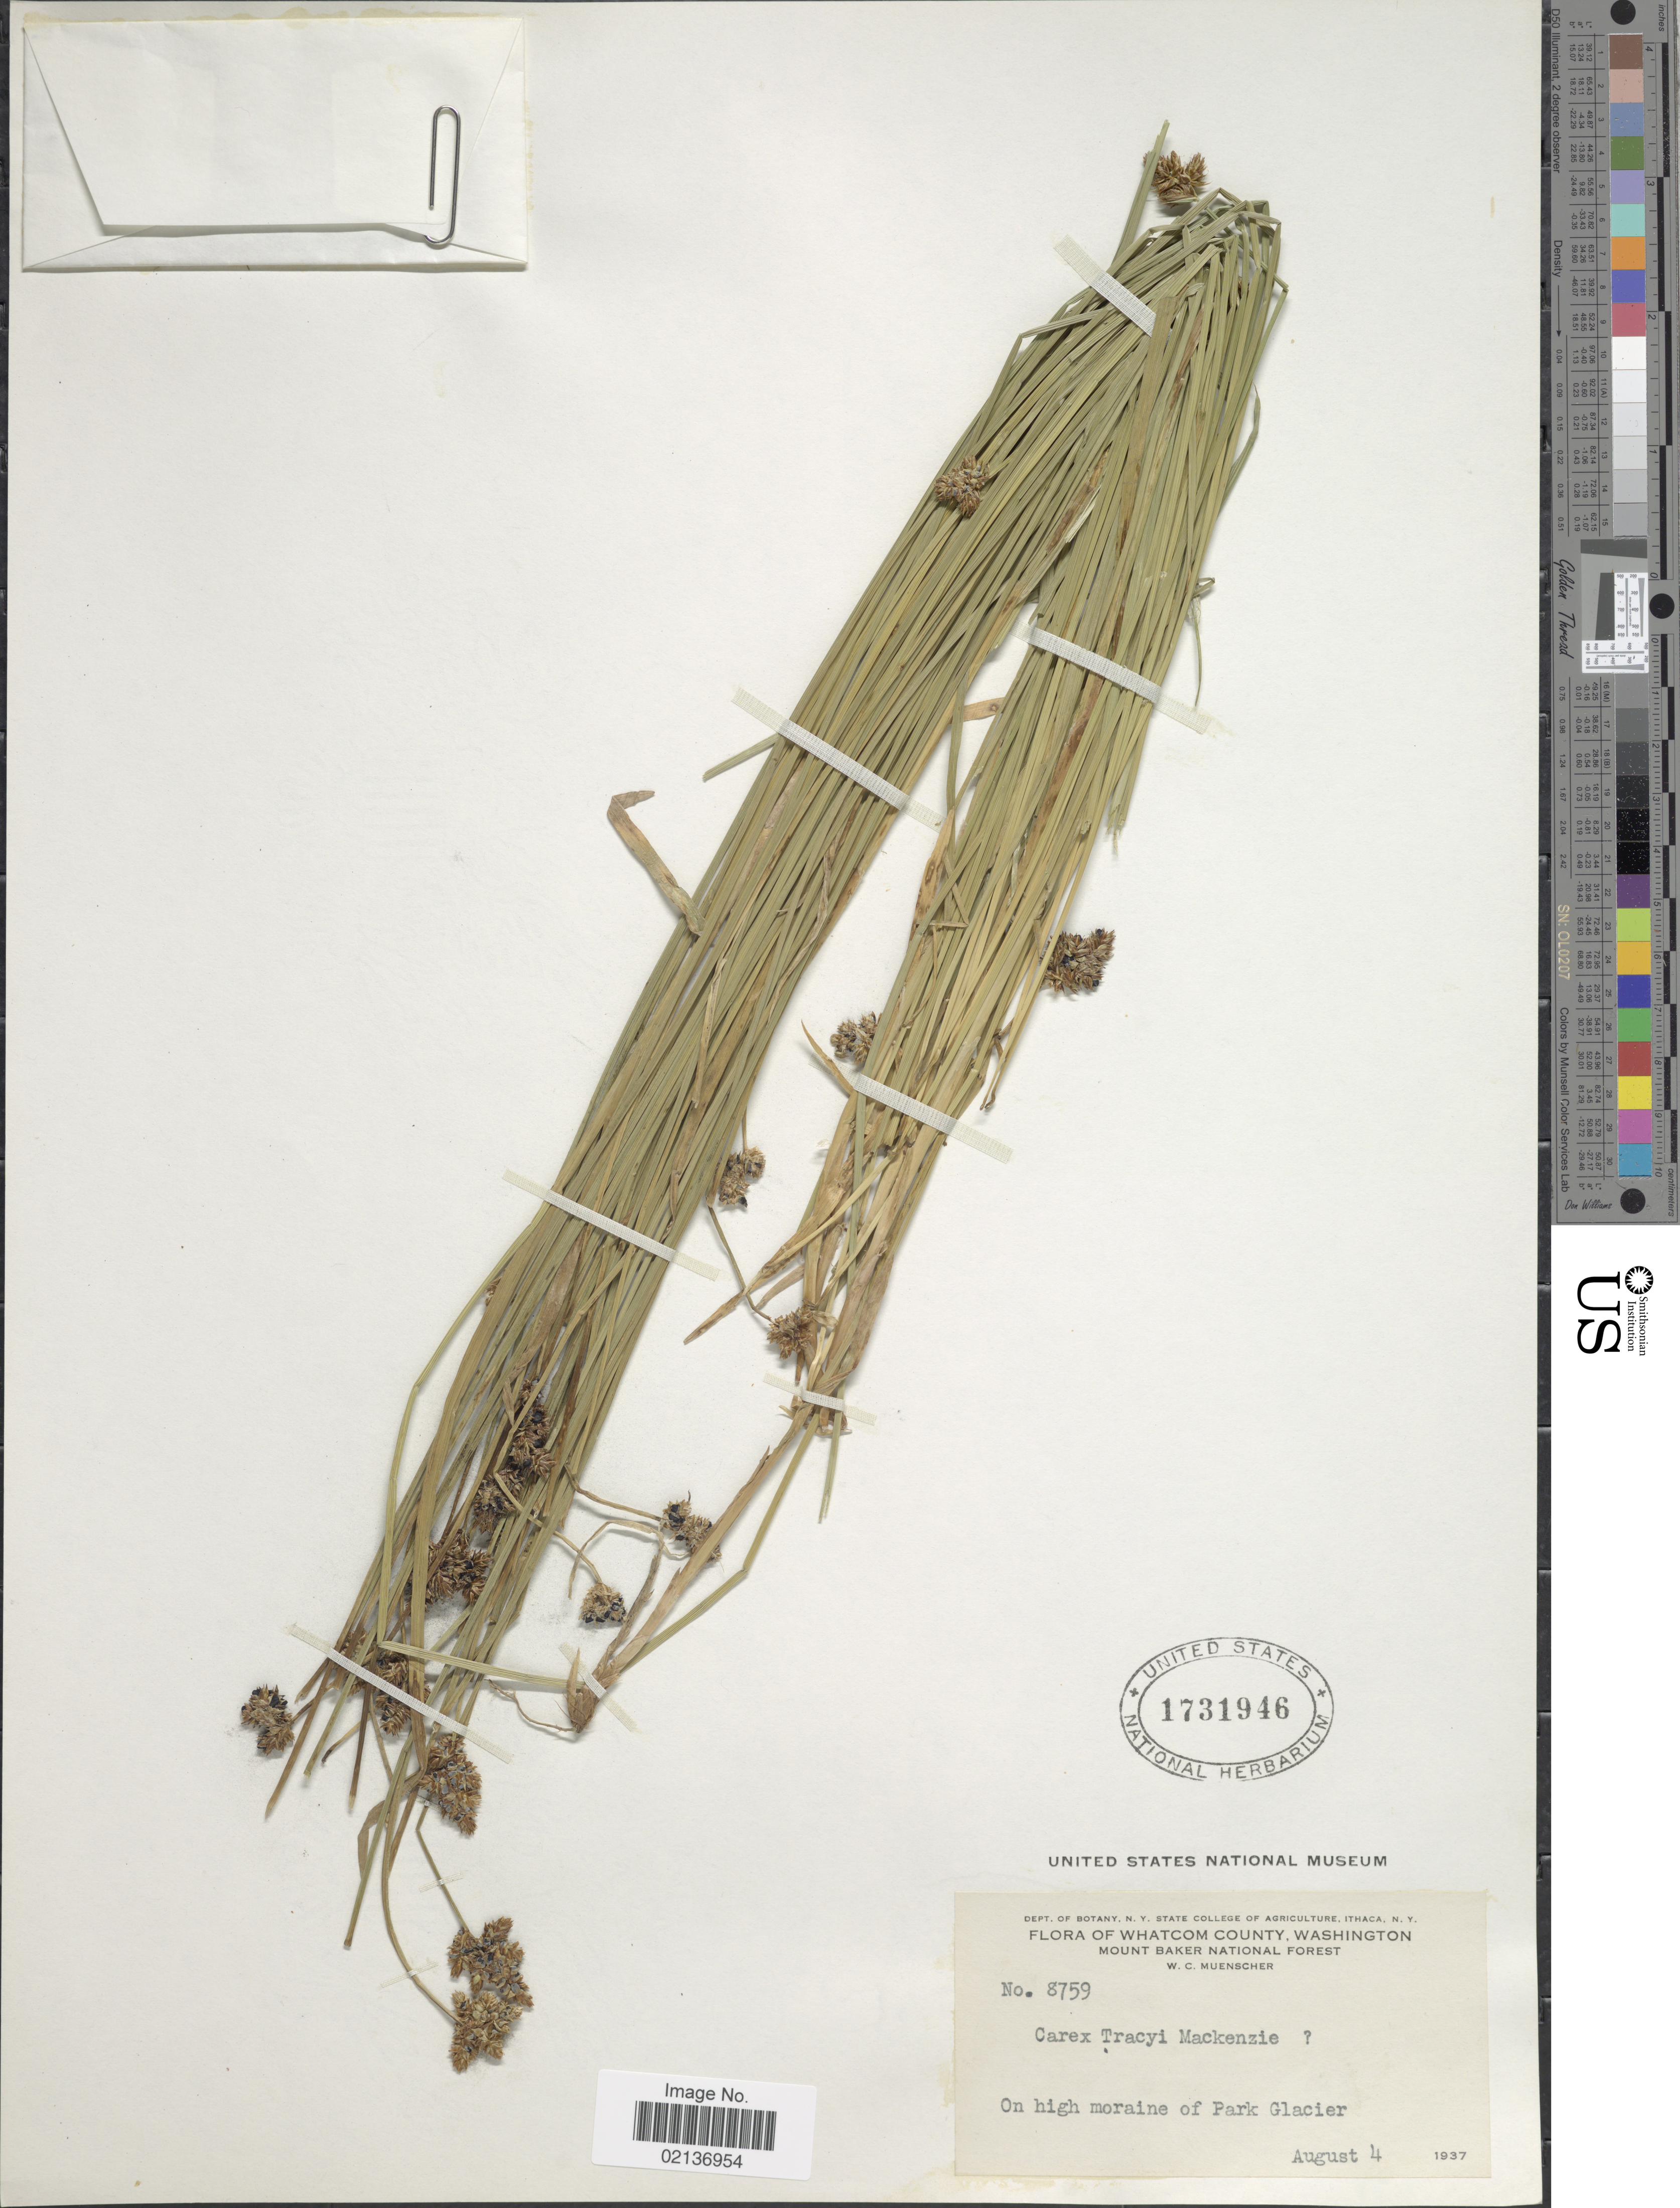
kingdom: Plantae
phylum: Tracheophyta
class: Liliopsida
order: Poales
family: Cyperaceae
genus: Carex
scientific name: Carex tracyi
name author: Mack.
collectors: W. Muenscher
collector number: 8759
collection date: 1937-08-04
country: United States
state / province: Washington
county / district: Whatcom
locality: Whatcom County, Mount Baker National Forest, Park Glacier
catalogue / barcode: US 1731946